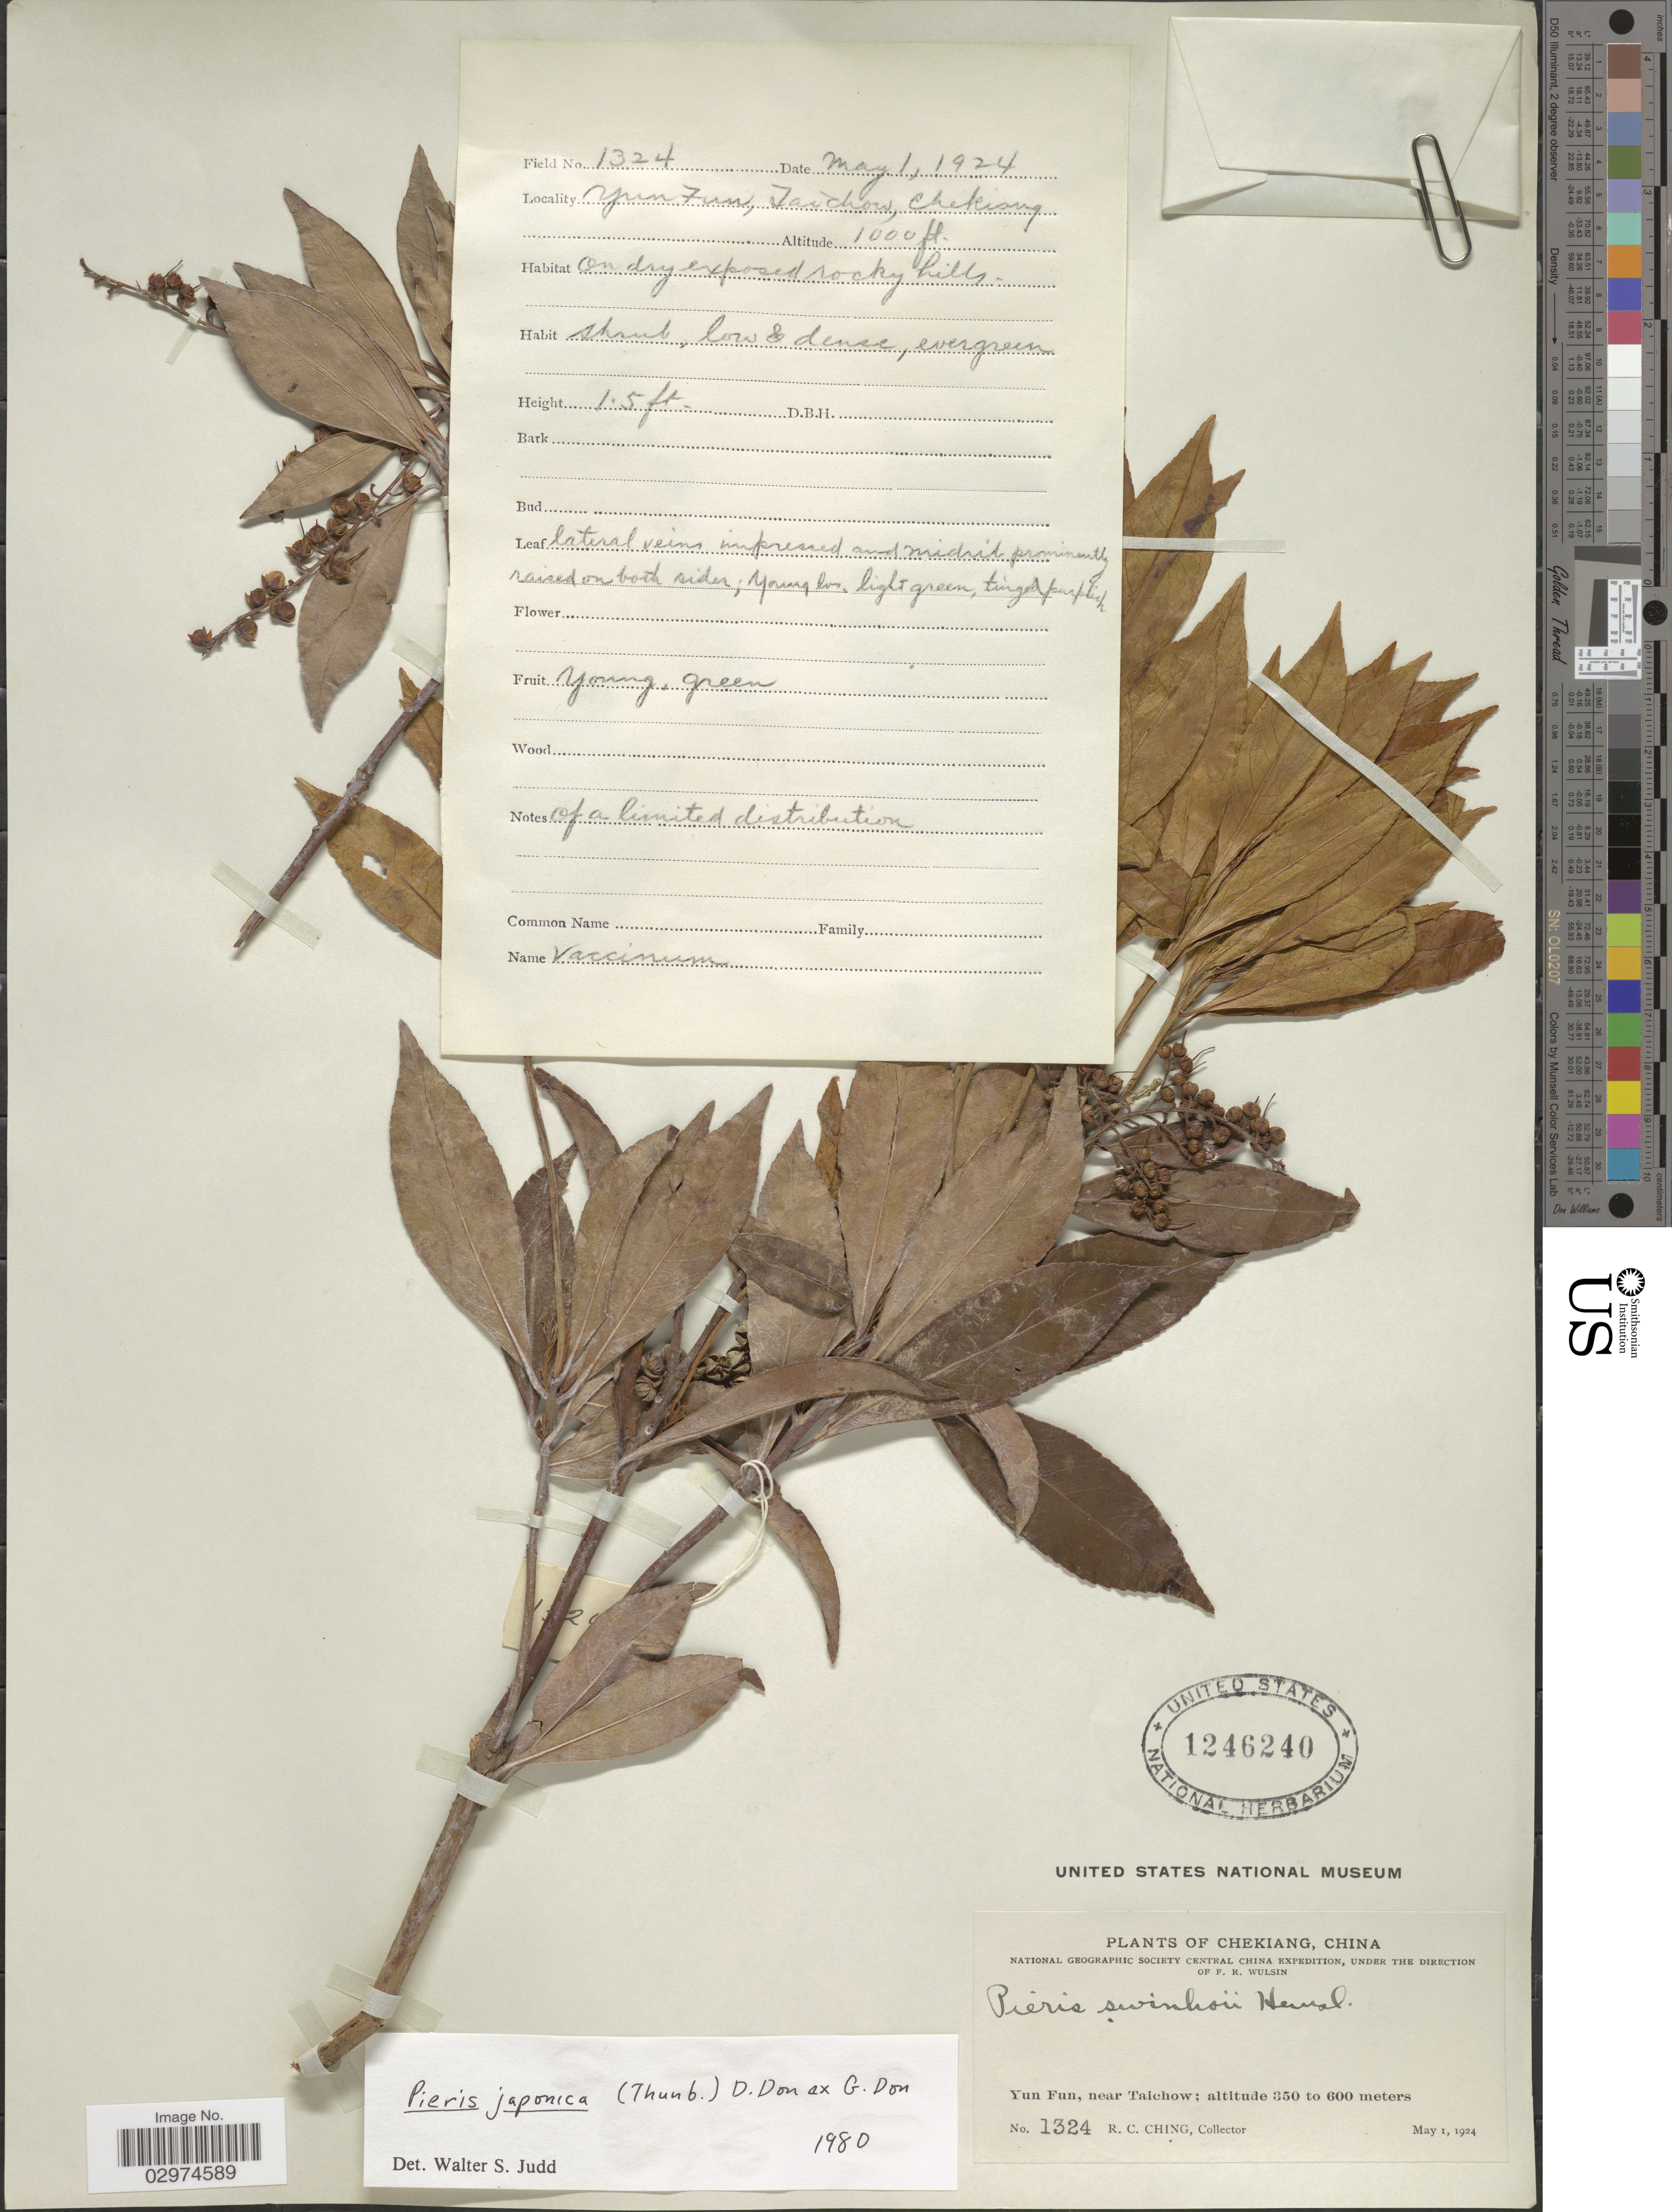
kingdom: Plantae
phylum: Tracheophyta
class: Magnoliopsida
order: Ericales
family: Ericaceae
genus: Pieris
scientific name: Pieris japonica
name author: (Thunb.) D. Don ex G. Don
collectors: R. C. Ching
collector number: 1324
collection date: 1924-05-01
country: China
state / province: Zhejiang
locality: Chekiang, Yun Fun, near Taichow.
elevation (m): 305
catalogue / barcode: US 1246240